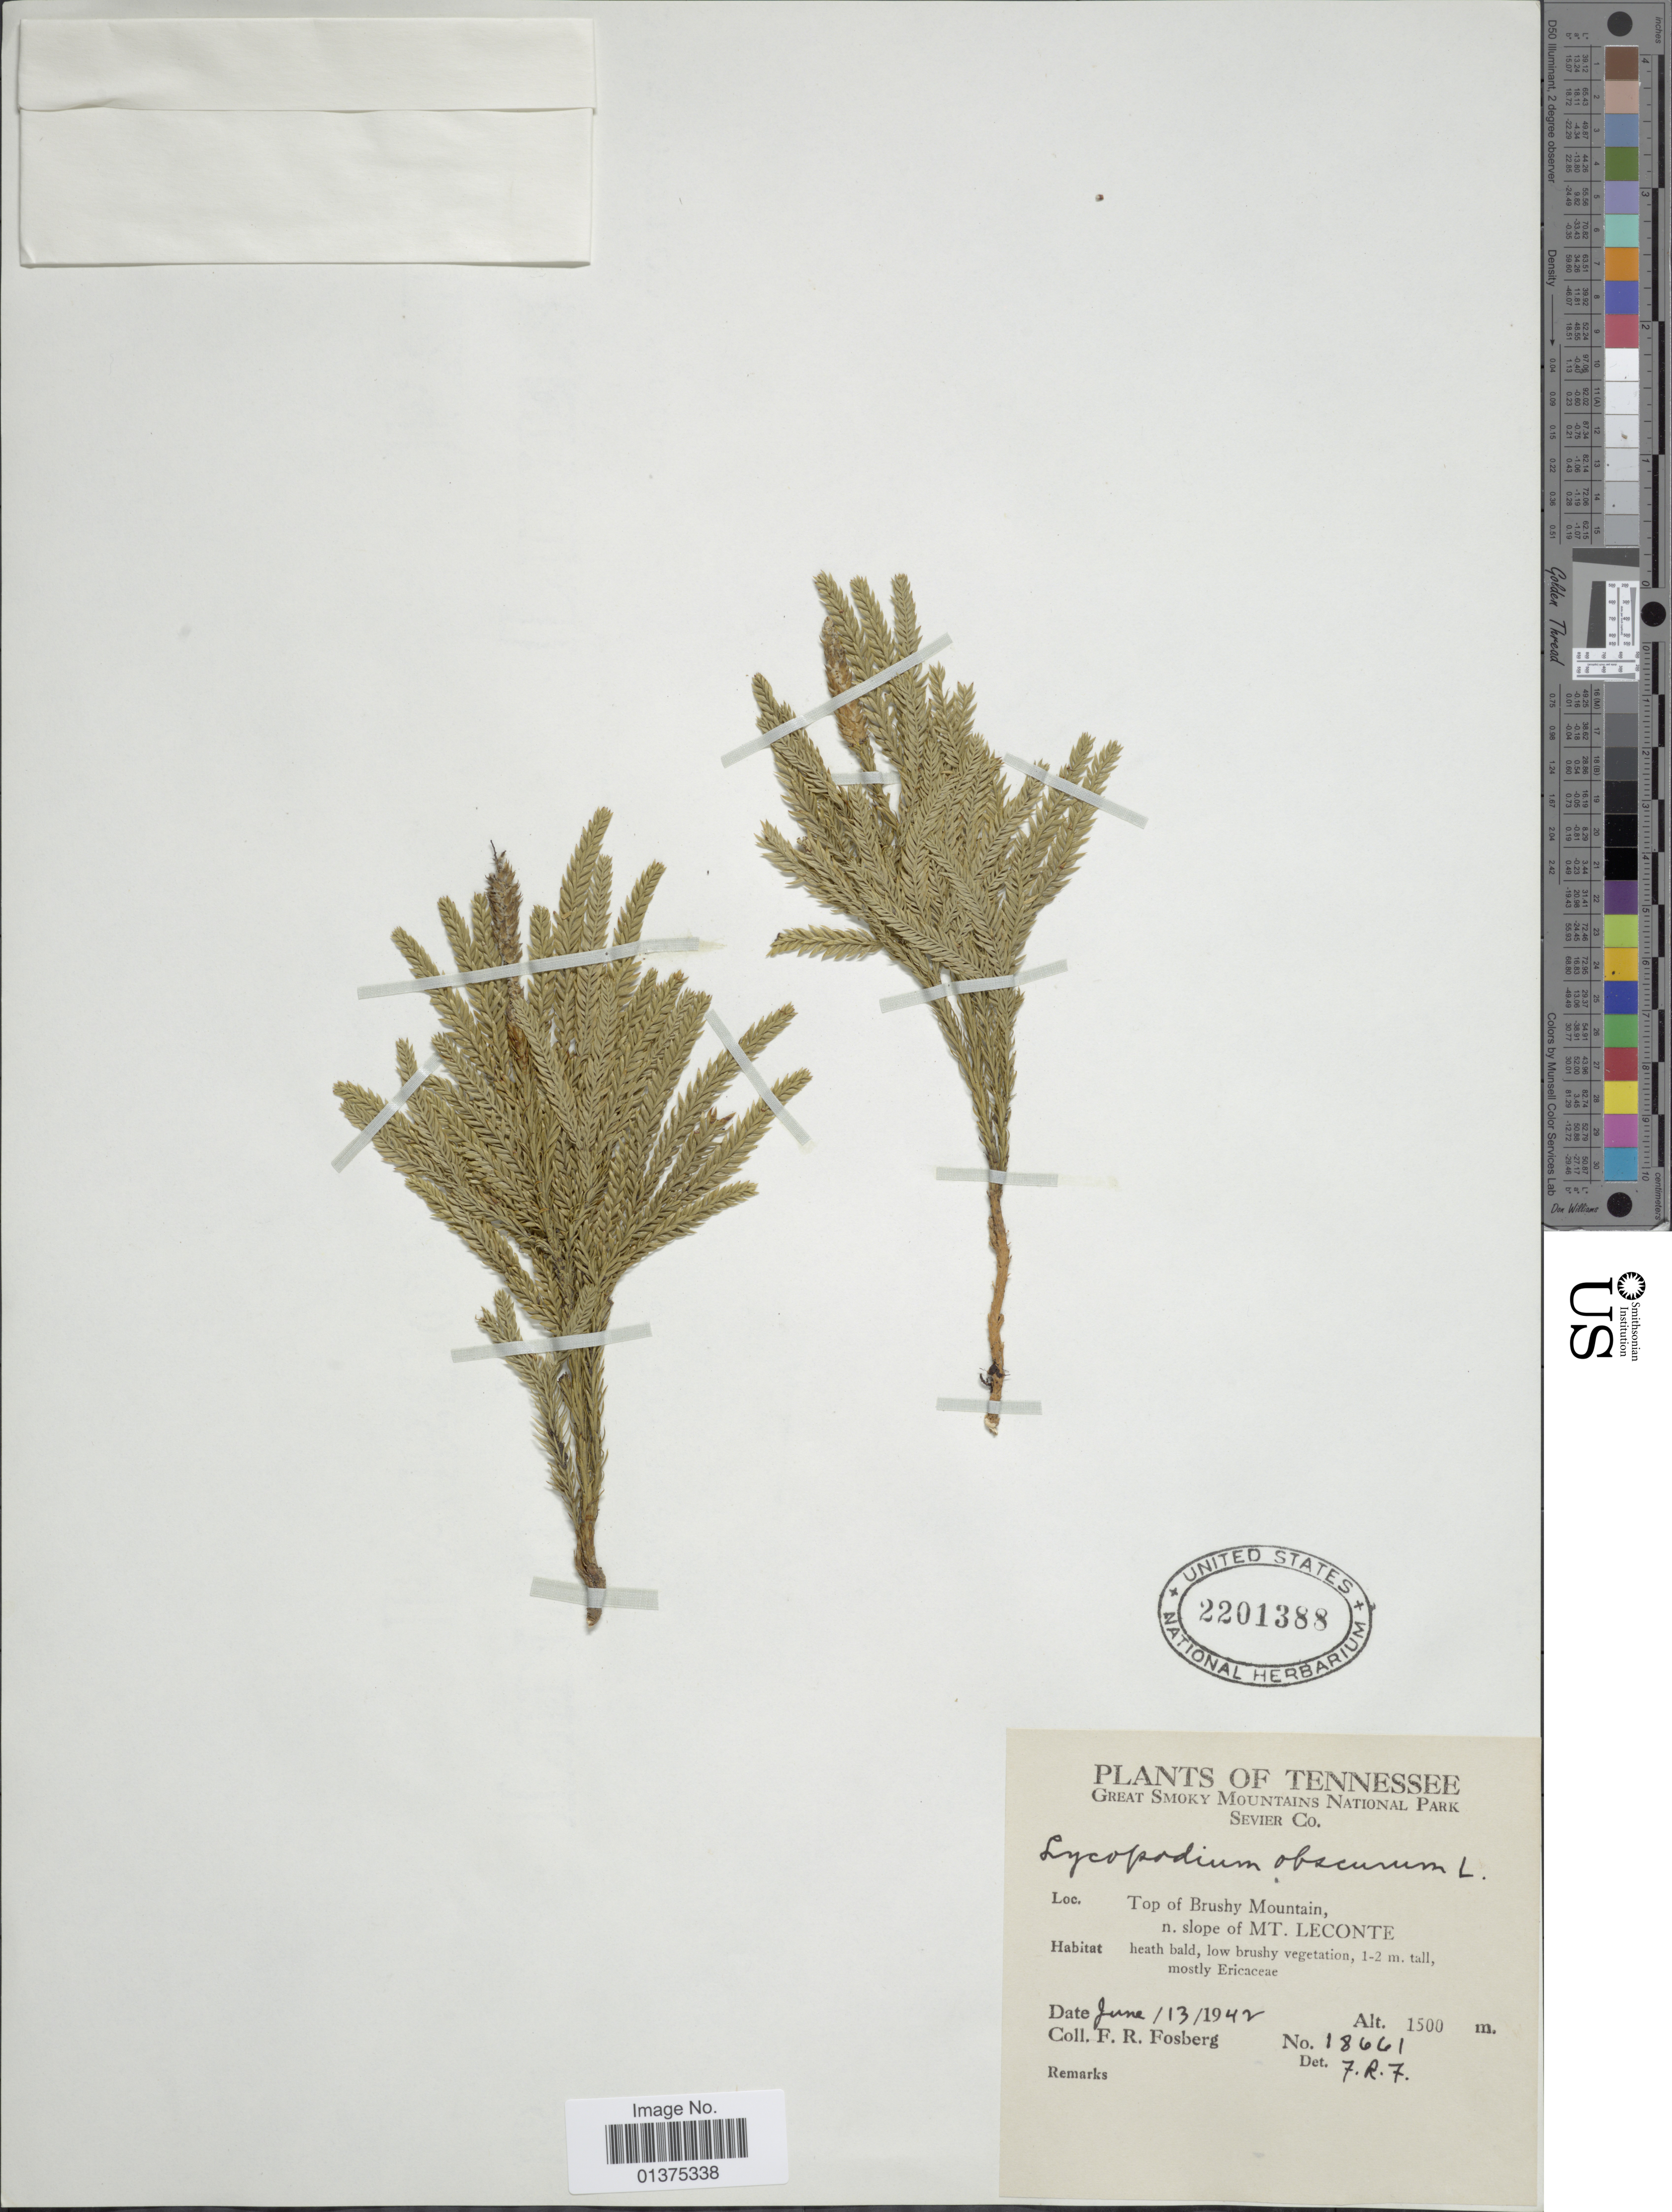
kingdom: Plantae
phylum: Tracheophyta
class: Lycopodiopsida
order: Lycopodiales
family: Lycopodiaceae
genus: Dendrolycopodium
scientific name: Dendrolycopodium obscurum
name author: (L.) A. Haines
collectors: F. R. Fosberg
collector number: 18661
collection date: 1942-06-13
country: United States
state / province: Tennessee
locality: Great Smoky Mountains National Park Sevier Co, Top of Brushy Mountain, n.slope of Mt Leconte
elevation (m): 1500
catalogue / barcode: US 2201388